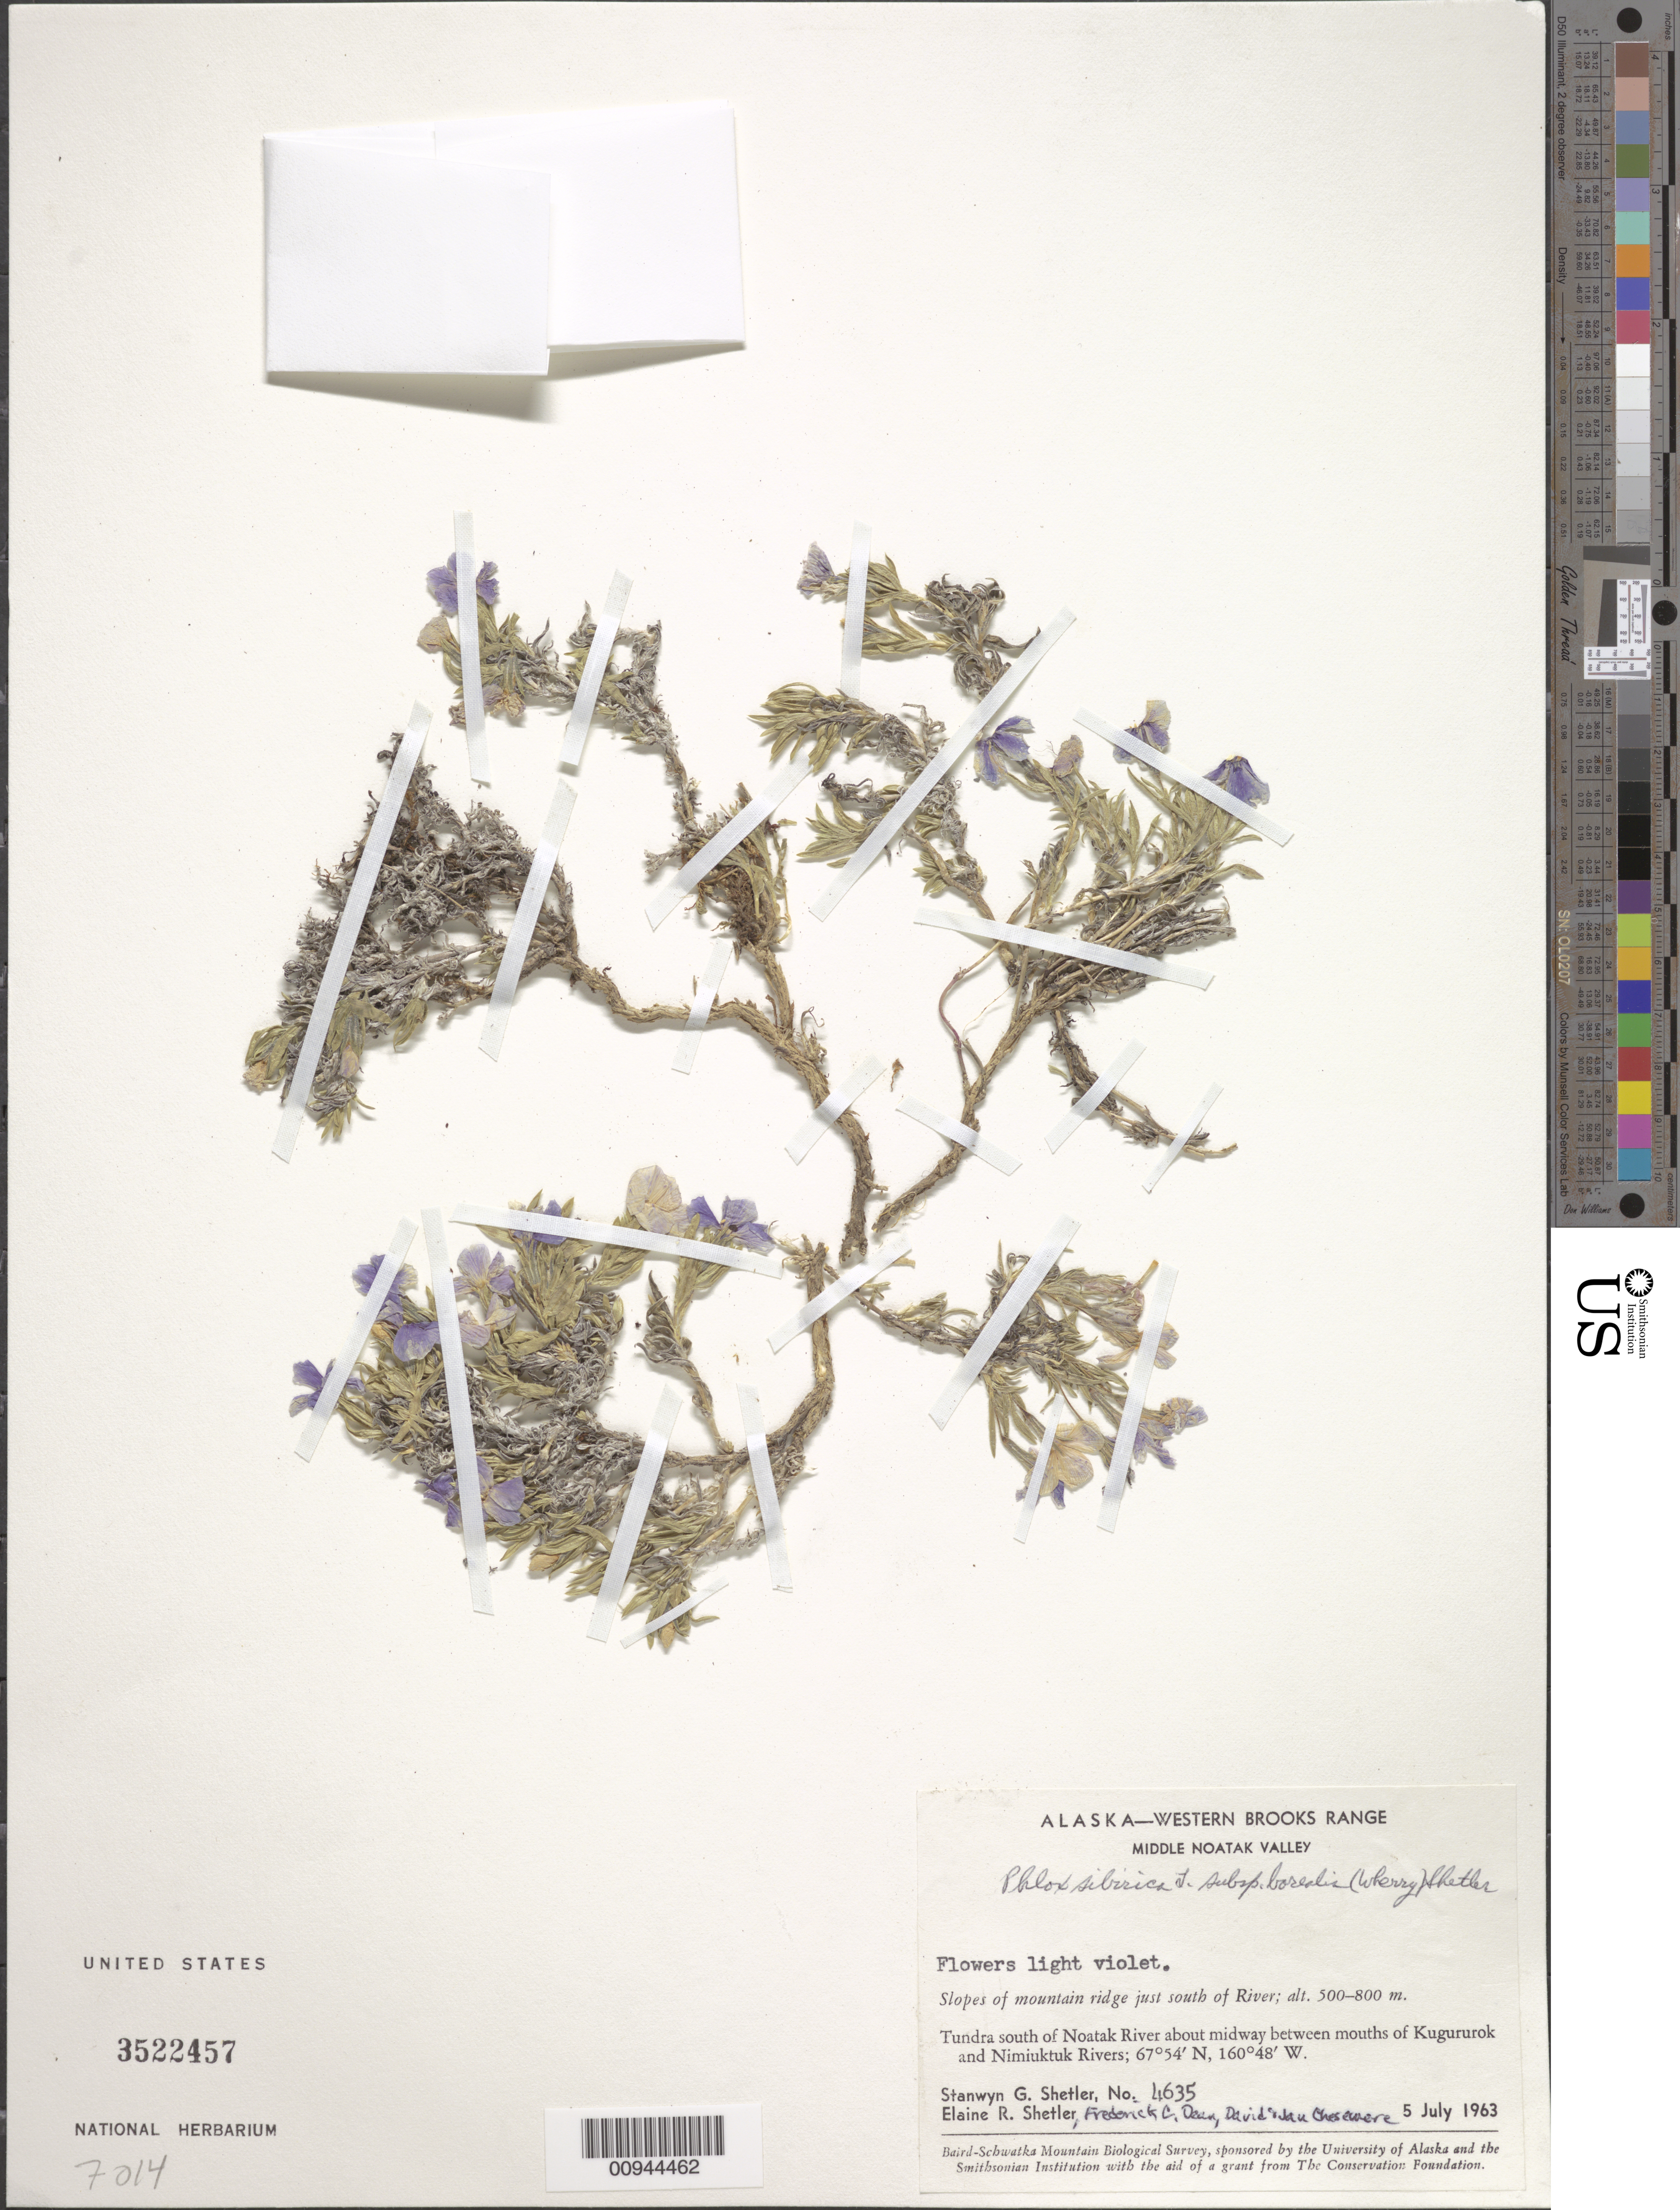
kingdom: Plantae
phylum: Tracheophyta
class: Magnoliopsida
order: Ericales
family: Polemoniaceae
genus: Phlox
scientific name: Phlox alaskensis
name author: Jordal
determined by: Mayfield, M. H.; Ferguson, C. J.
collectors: S. Shetler, E. R. Shetler, F. C. Dean, D. Chesemore & J. Chesemore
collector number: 4635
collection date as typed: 05 Jul 1963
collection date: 1963-07-05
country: United States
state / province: Alaska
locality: S of Noatak River about midway between mouths of Kugururok and Nimiuktuk Rivers. Western Brooks Range, Middle Noatak Valley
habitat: Tundra. Slopes of mountain ridge just south of River.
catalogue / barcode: US 3522457